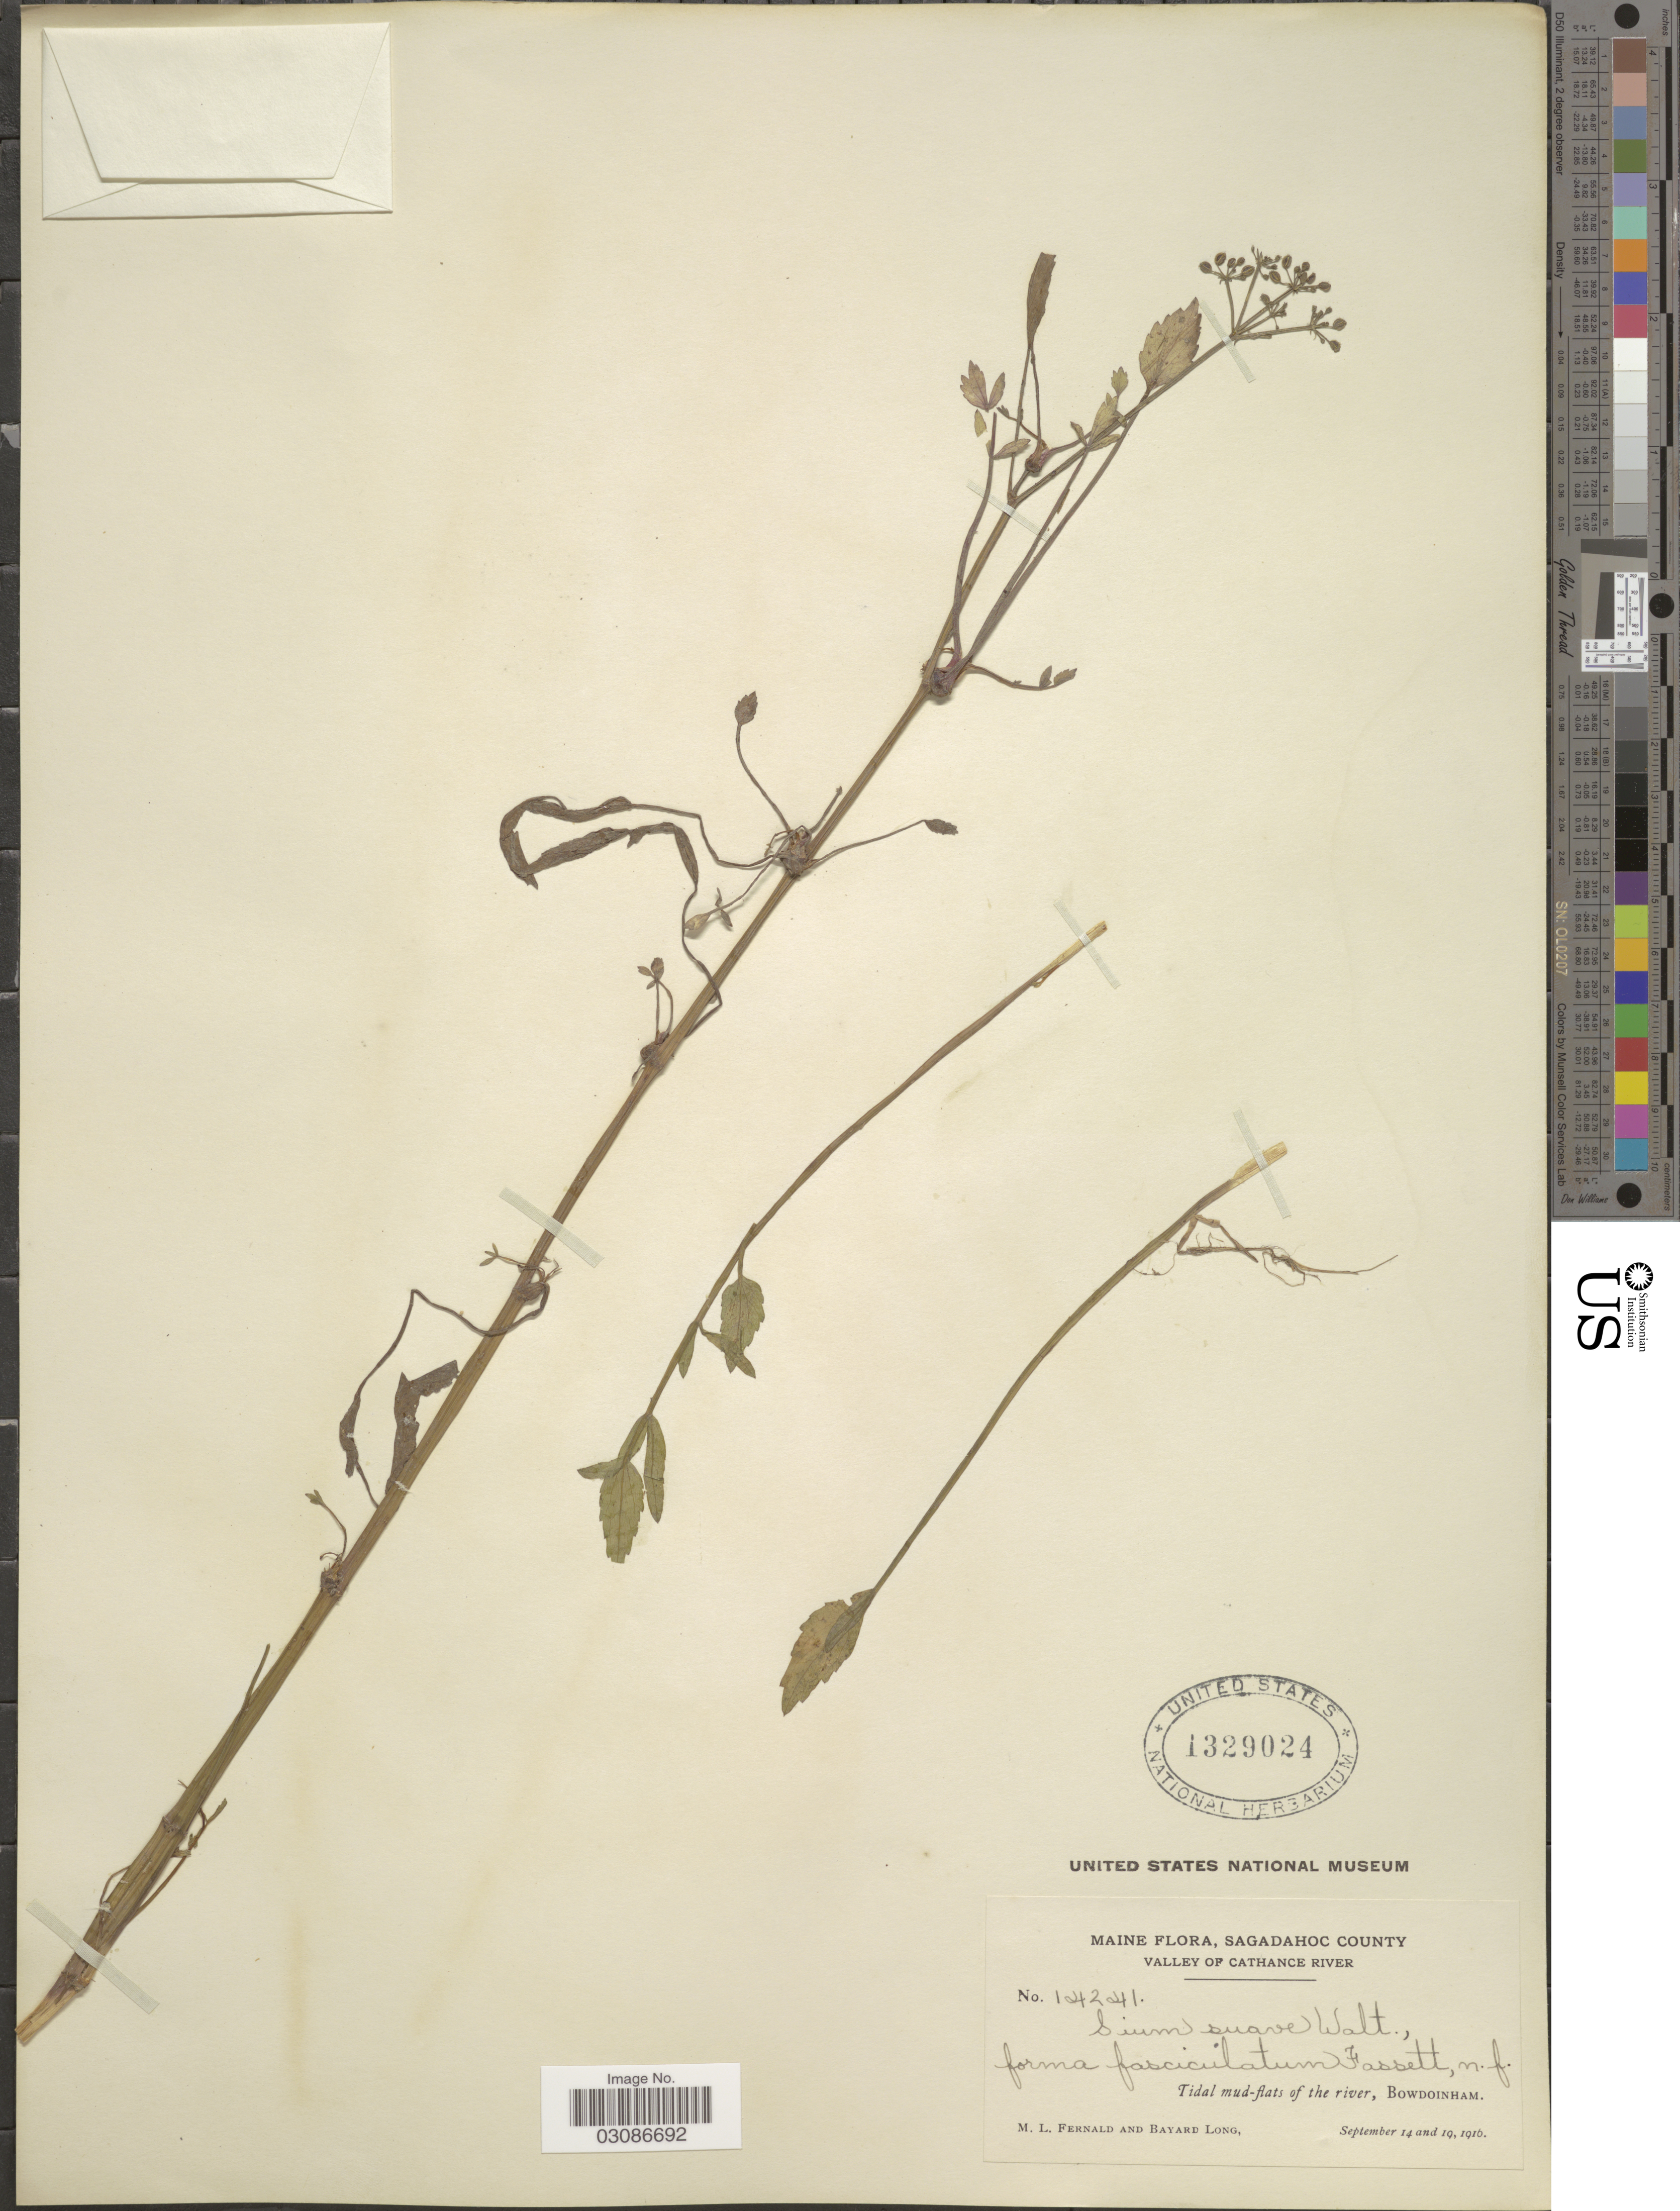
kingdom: Plantae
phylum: Tracheophyta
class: Magnoliopsida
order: Apiales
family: Apiaceae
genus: Sium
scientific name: Sium suave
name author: Walter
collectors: M. L. Fernald & B. Long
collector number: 14241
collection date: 1916-09-14/1916-09-19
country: United States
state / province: Maine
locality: Sagadahoc County. Valley of Cathance River. Tidal mud-flats of the river, Bowdoinham.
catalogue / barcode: US 1329024